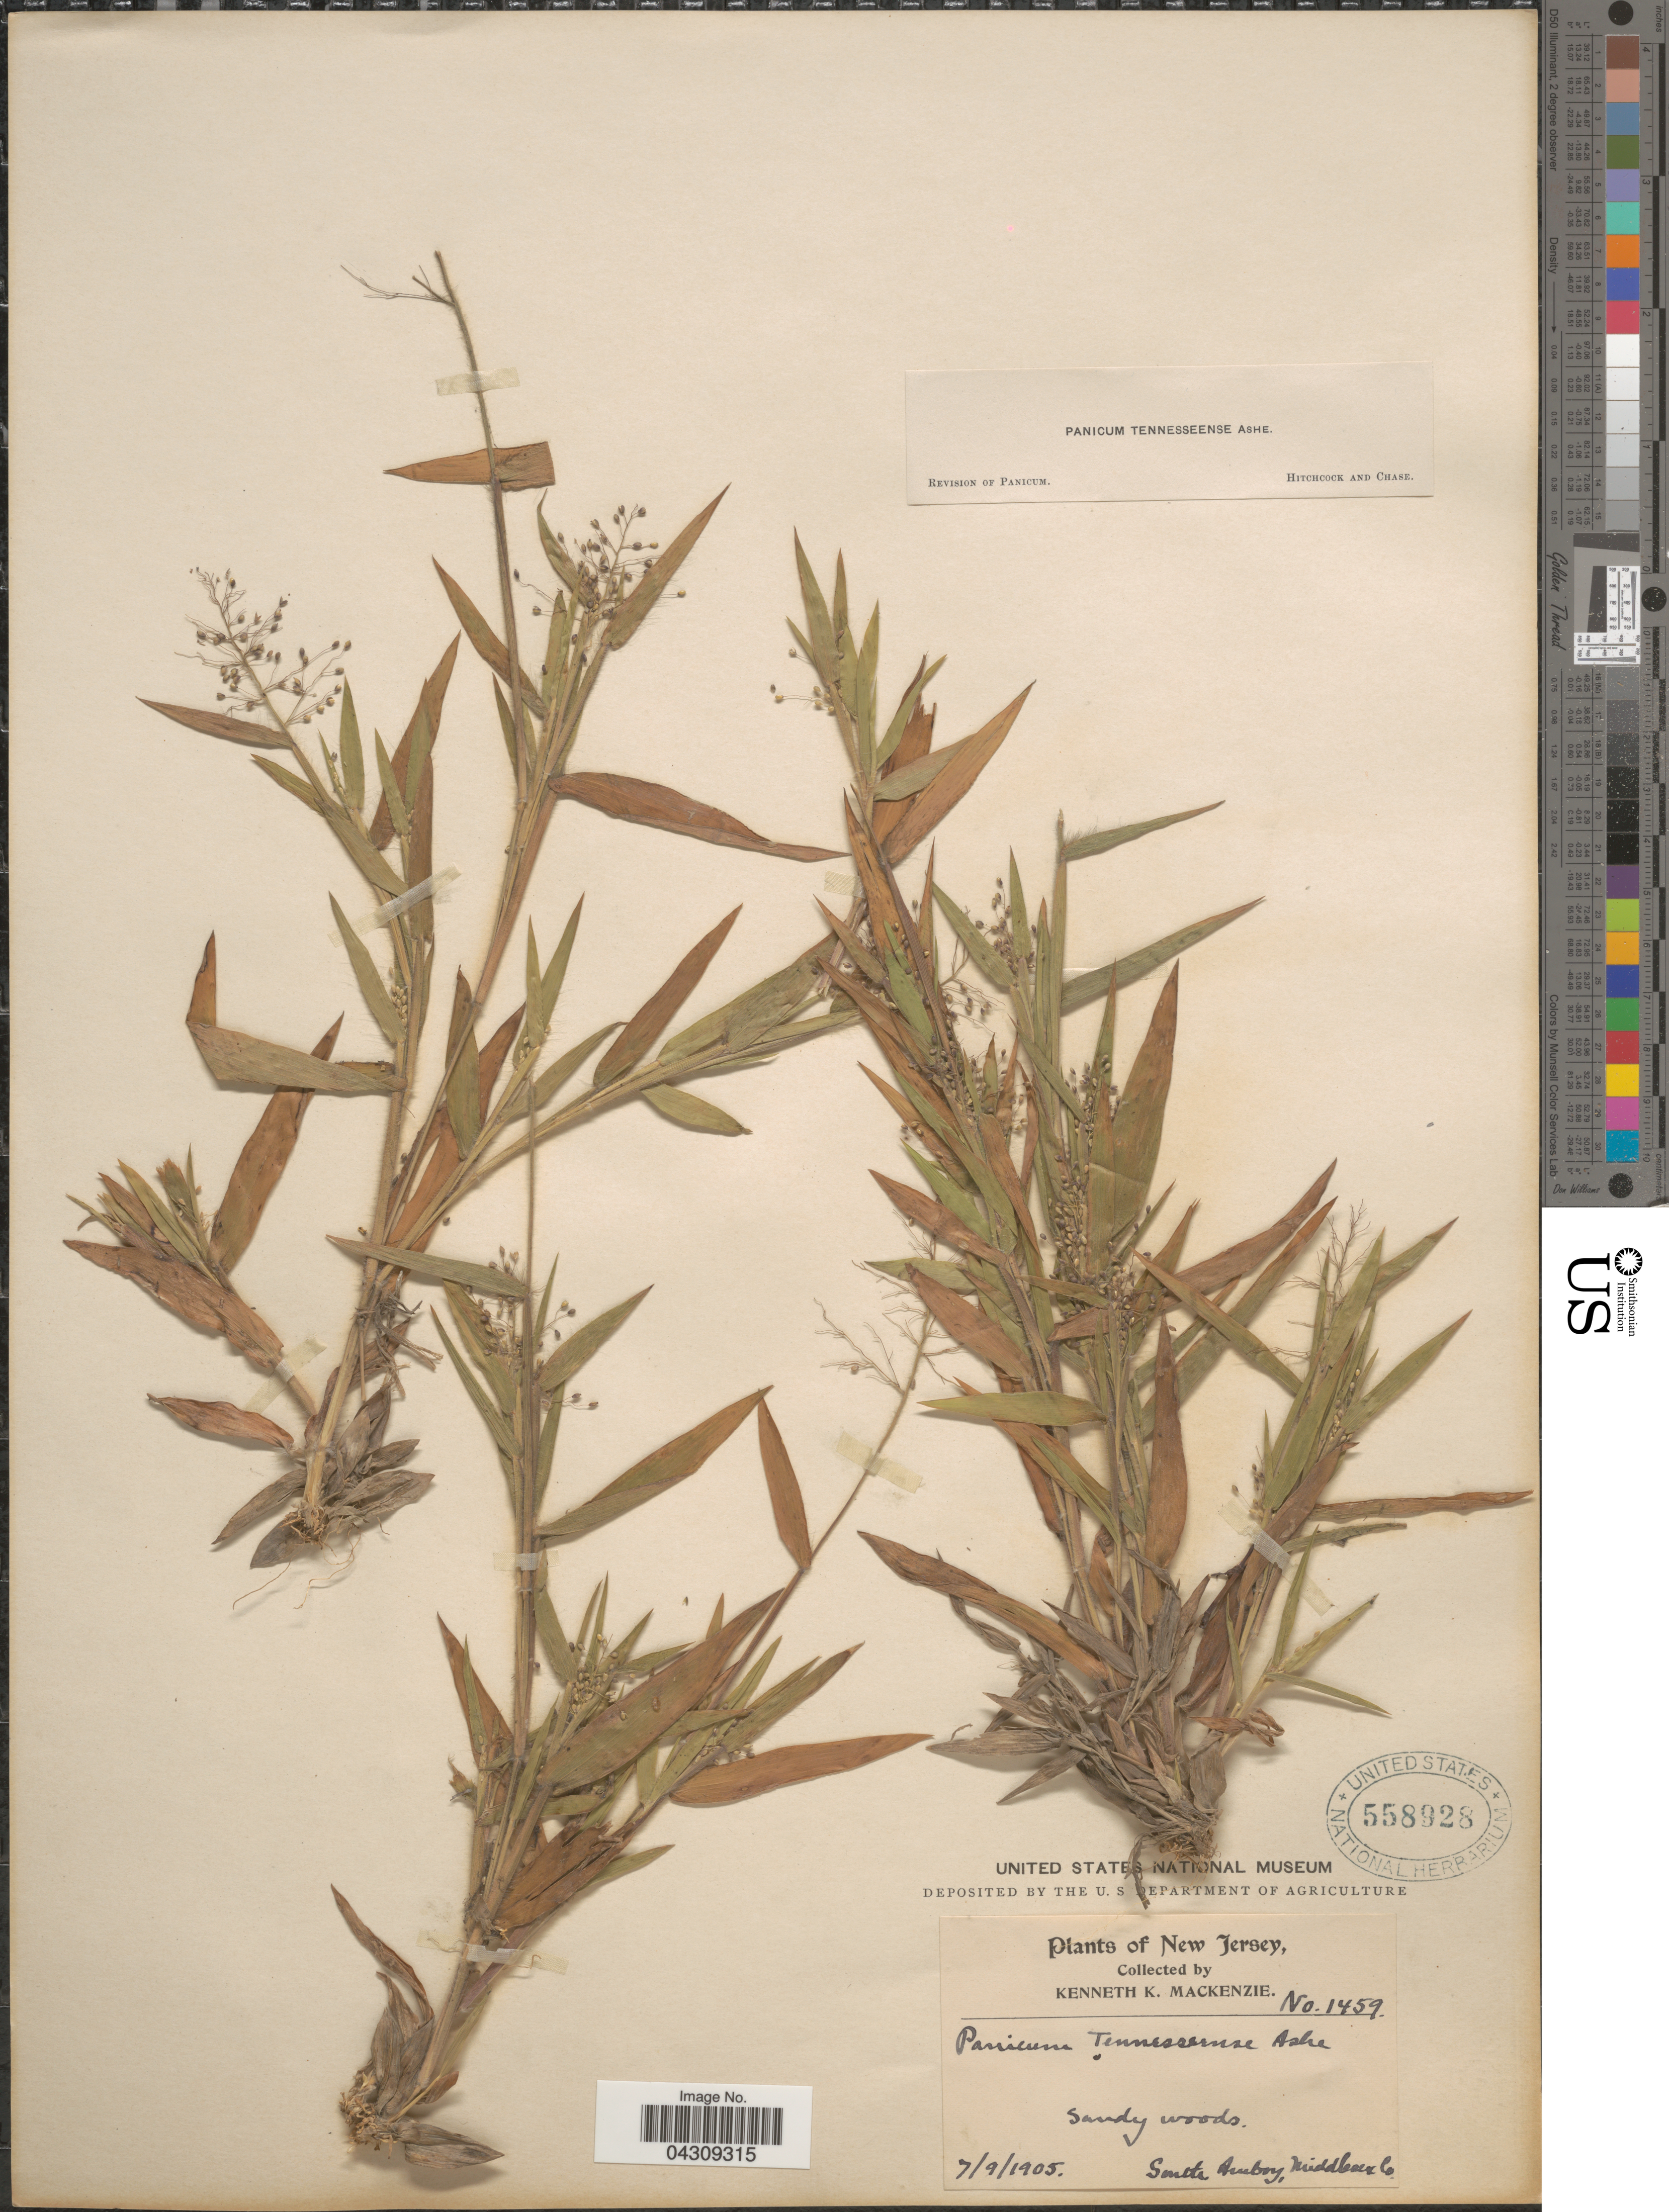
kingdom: Plantae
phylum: Tracheophyta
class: Liliopsida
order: Poales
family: Poaceae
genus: Dichanthelium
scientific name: Dichanthelium acuminatum var. acuminatum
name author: (Sw.) Gould & C.A. Clark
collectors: K. K. Mackenzie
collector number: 1459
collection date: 1905-07-09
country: United States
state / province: New Jersey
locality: South Amboy, Middlesex Co.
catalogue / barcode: US 558928